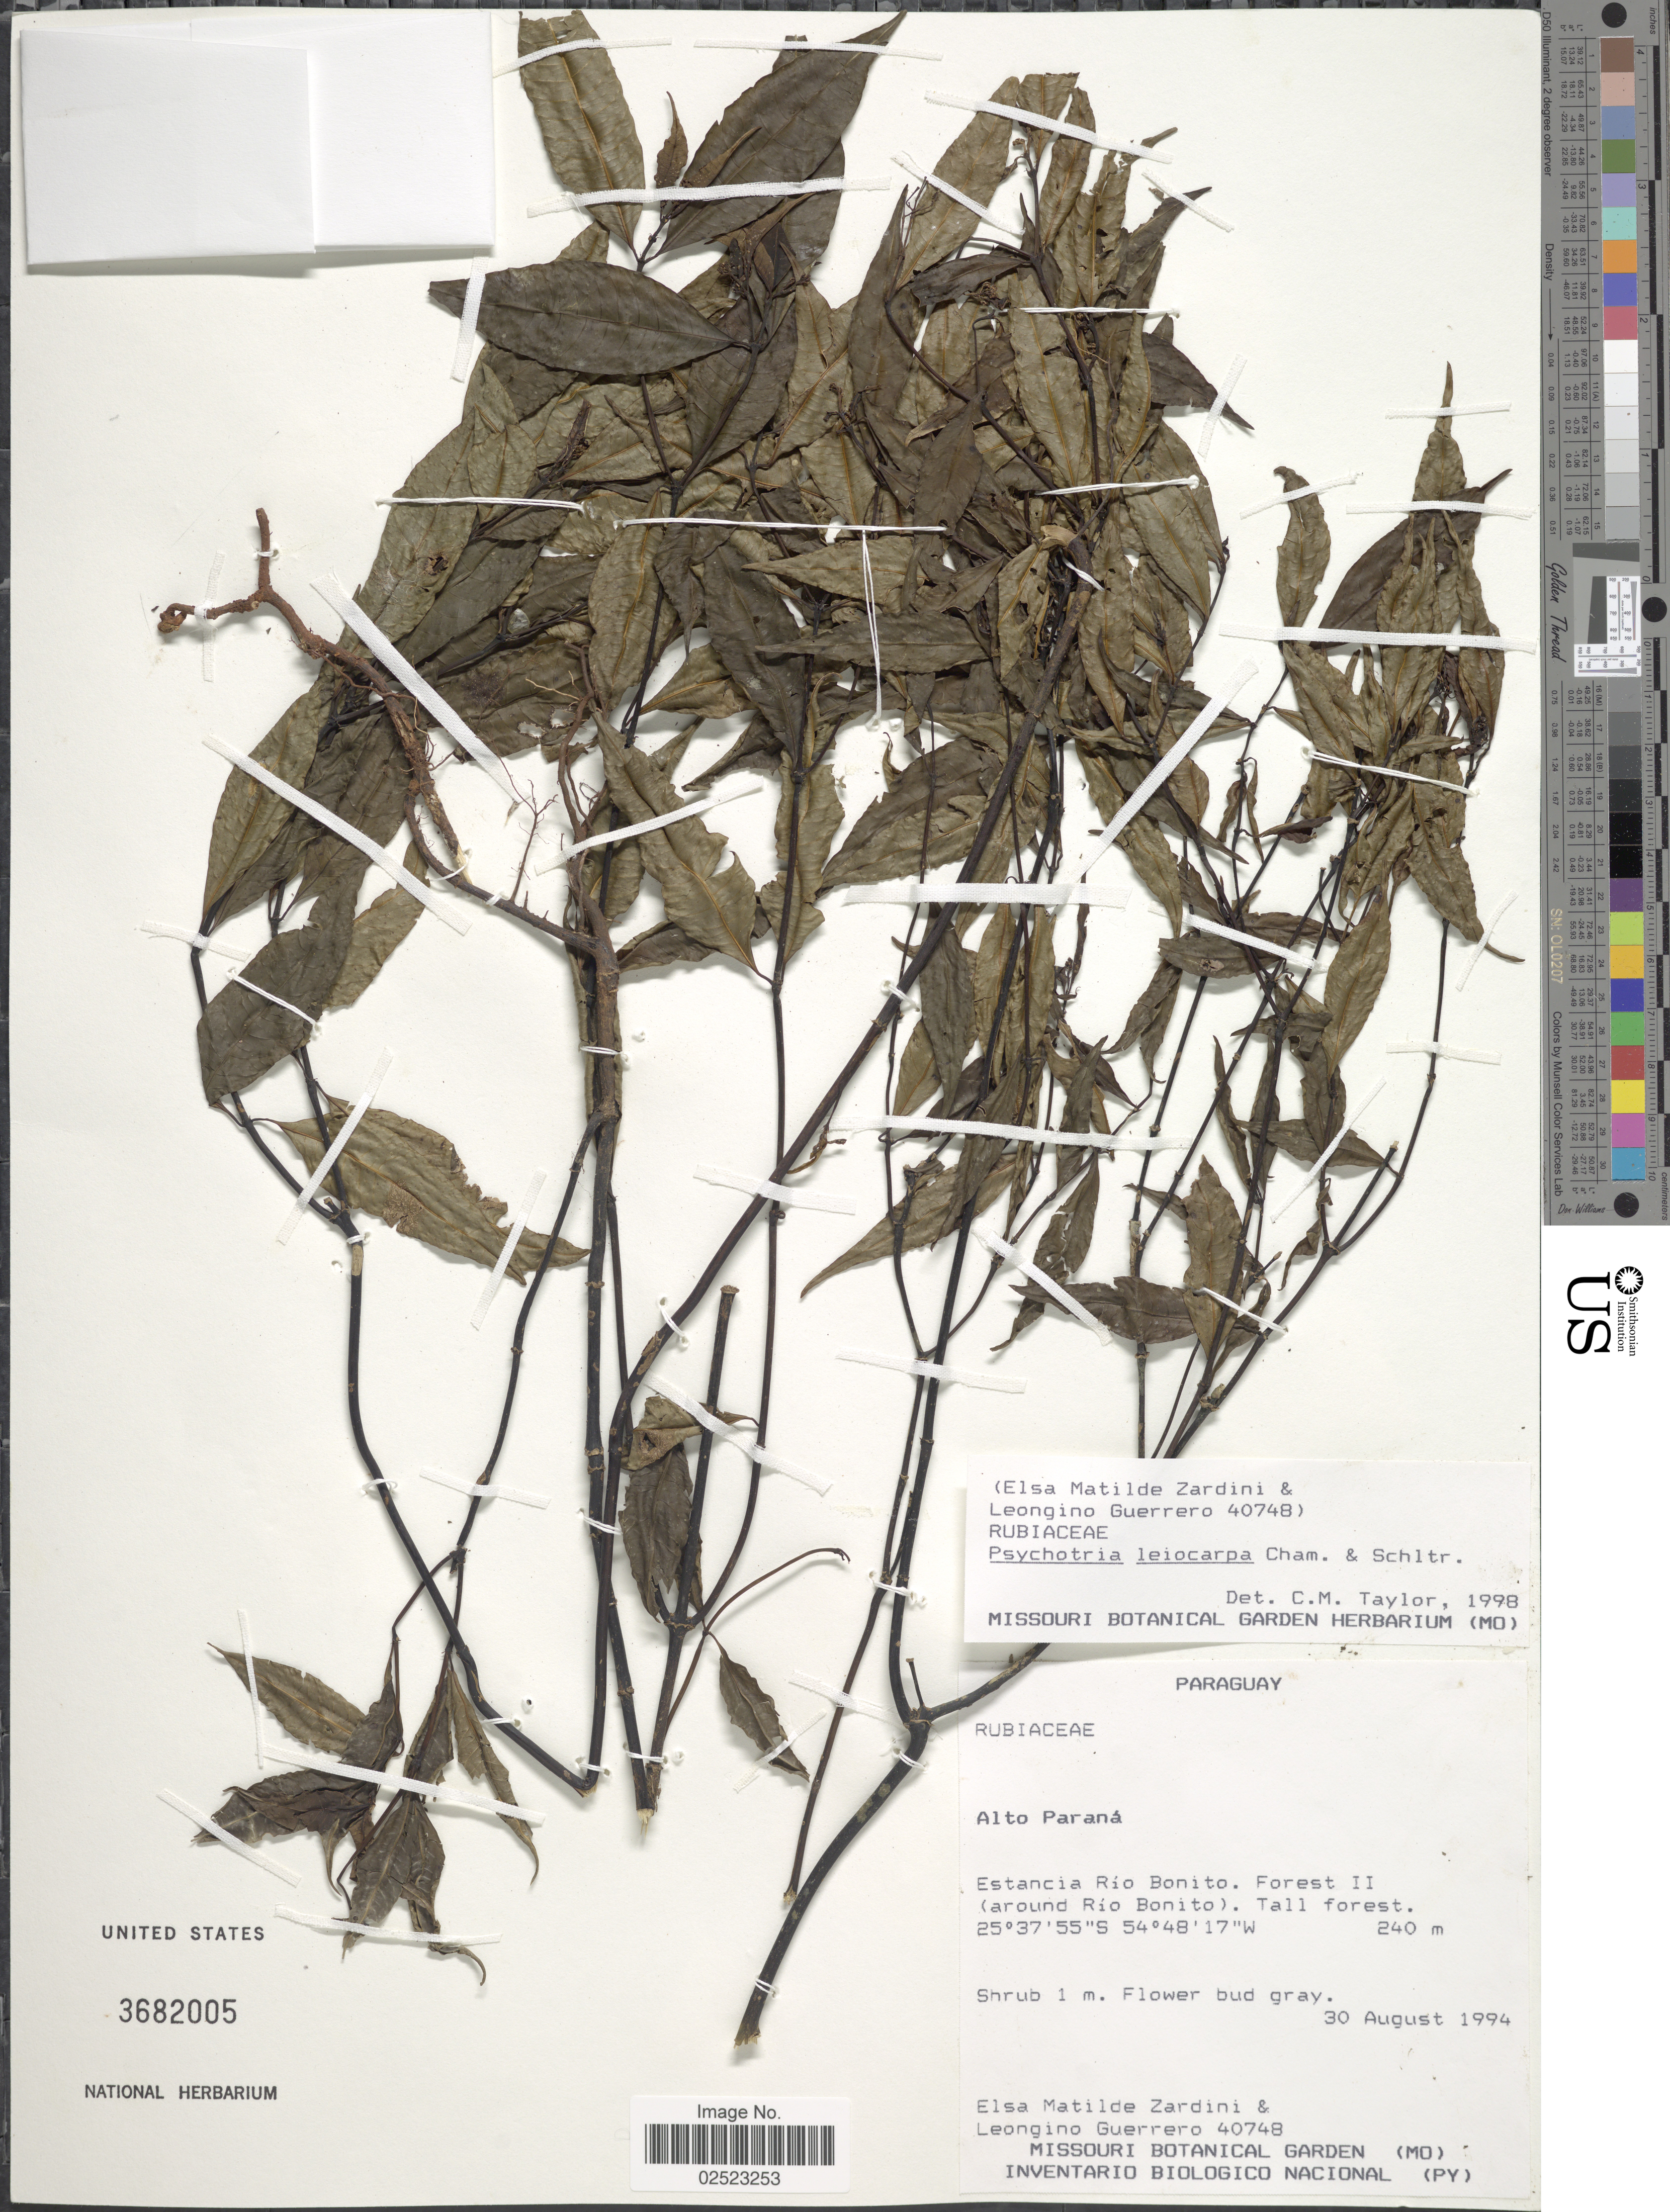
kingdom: Plantae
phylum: Tracheophyta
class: Magnoliopsida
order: Gentianales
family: Rubiaceae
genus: Psychotria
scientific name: Psychotria leiocarpa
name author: Cham. & Schltdl.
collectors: E. M. Zardini & L. Guerrero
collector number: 40748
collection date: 1994-08-30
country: Paraguay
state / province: Alto Parana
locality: Estancia Río Boníto. Forest II (around Río Bonito). Tall forest.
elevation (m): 240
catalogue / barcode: US 3682005